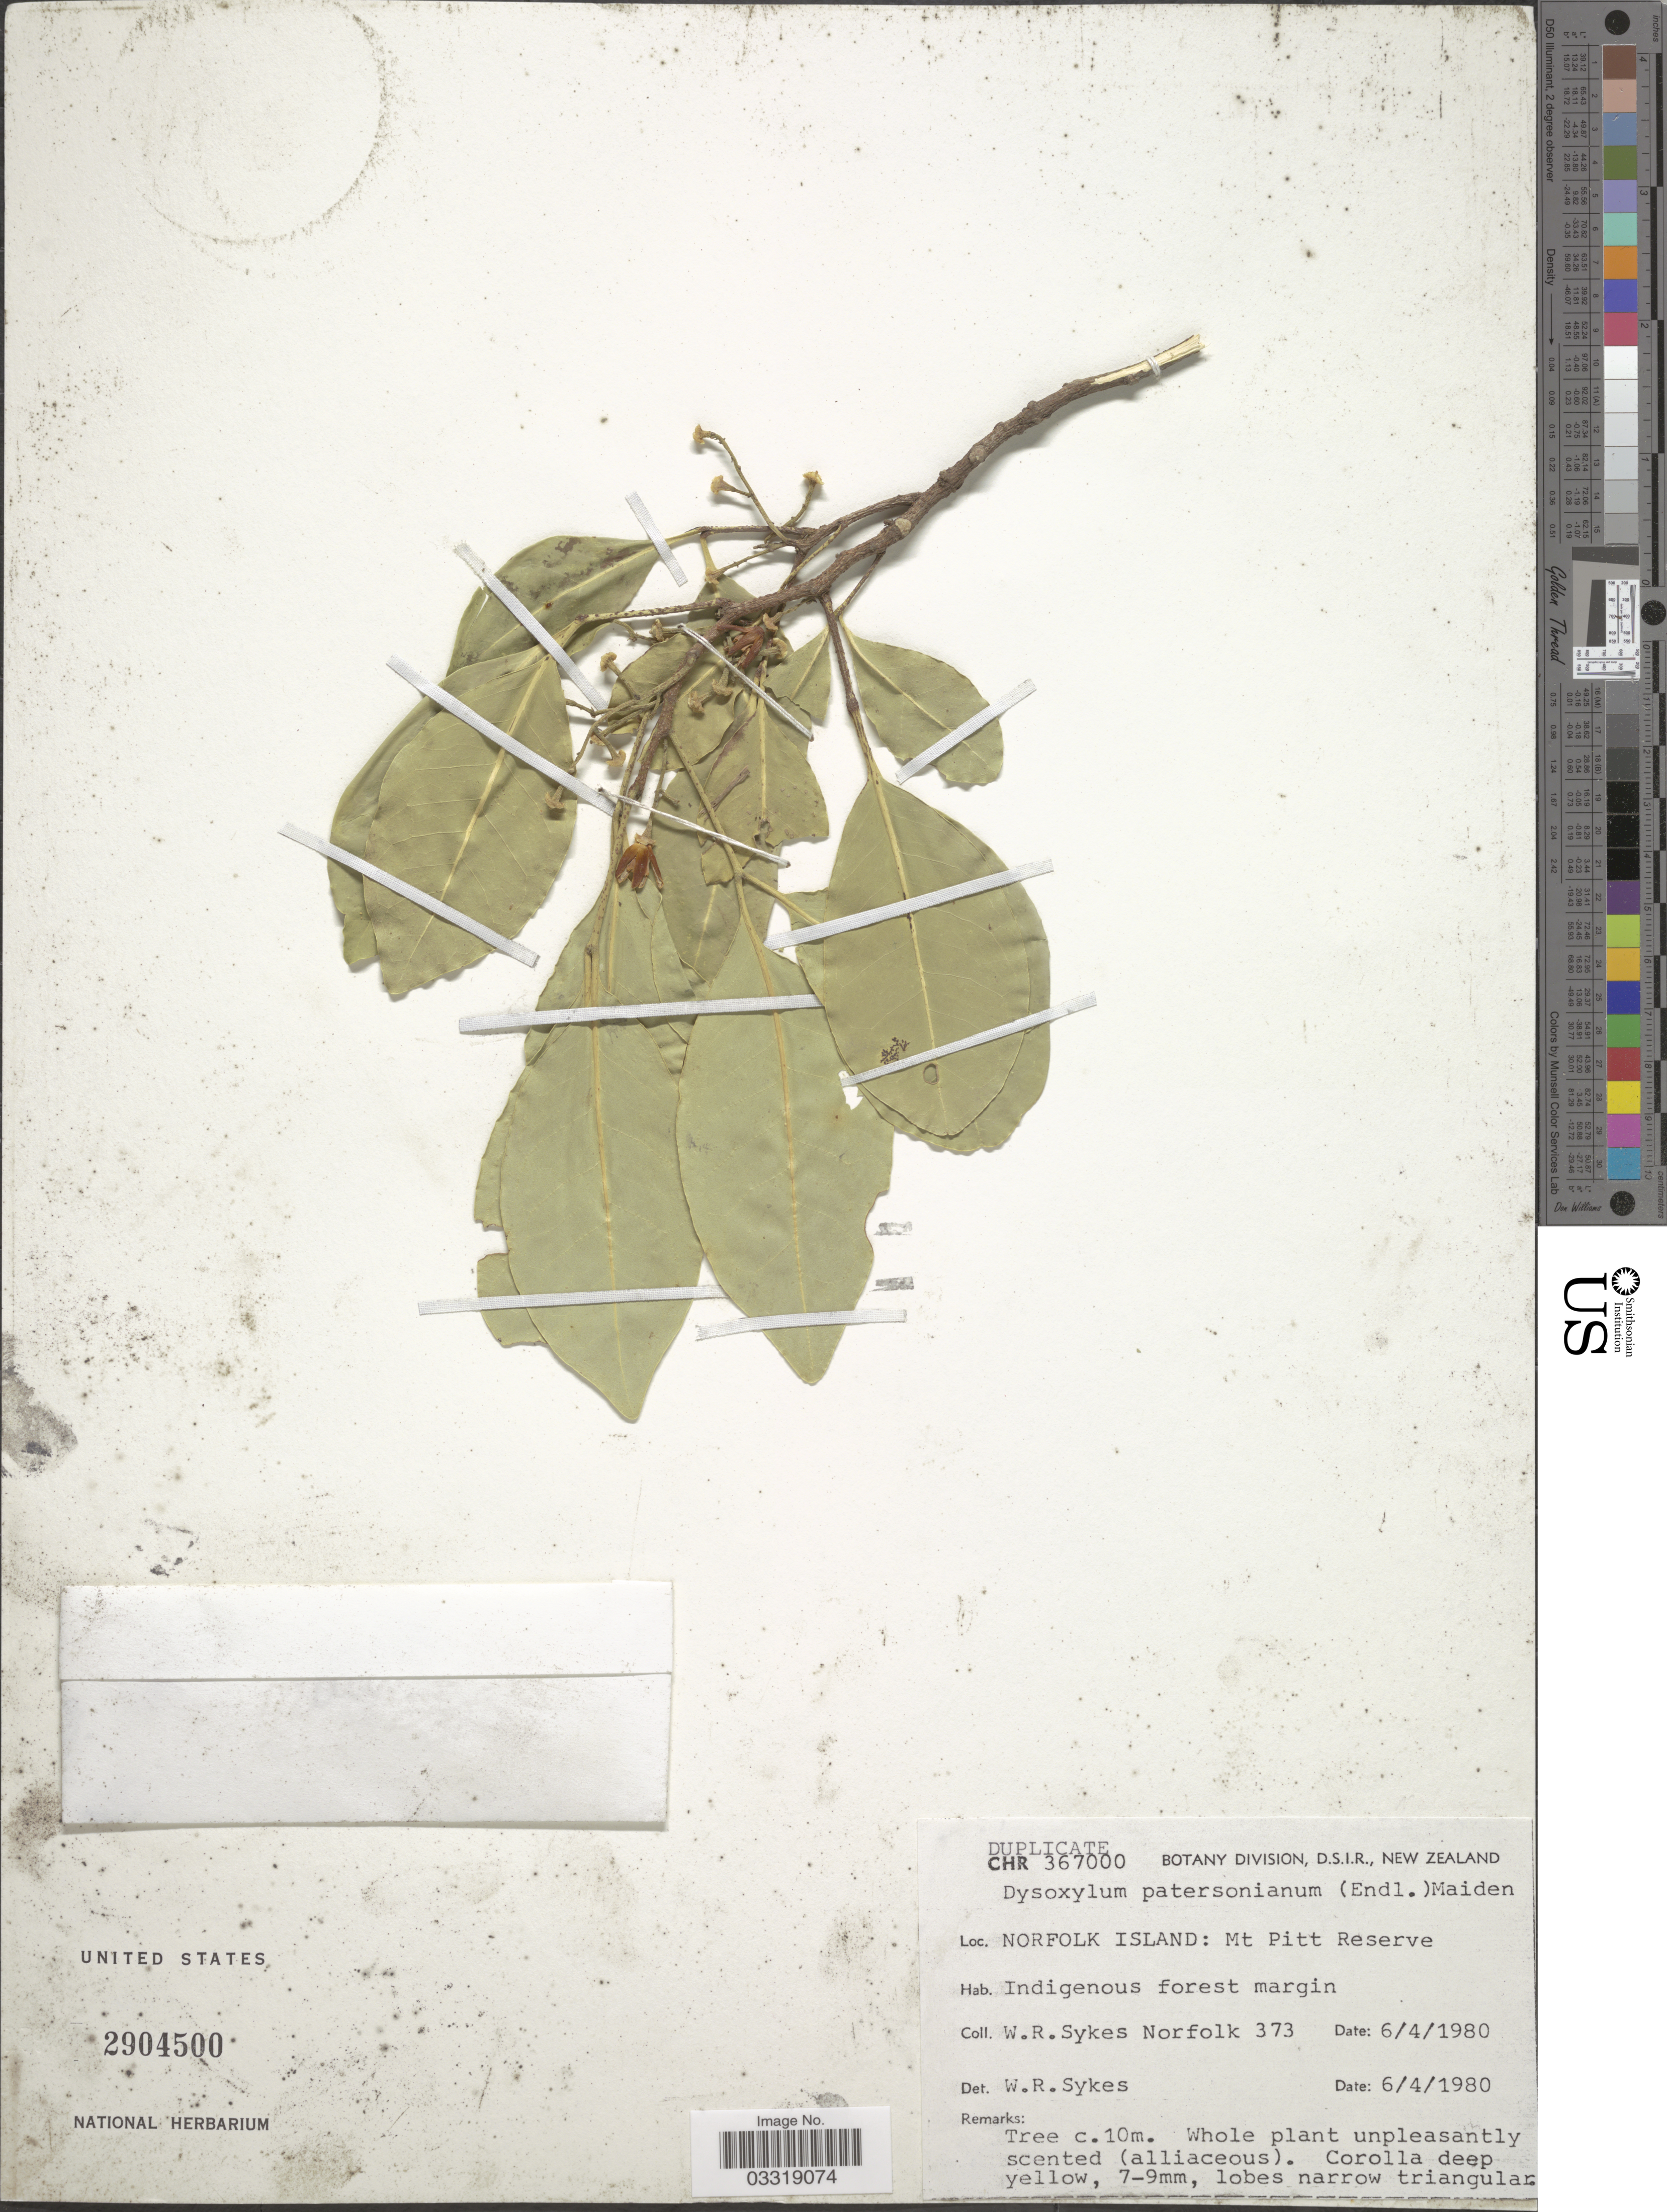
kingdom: Plantae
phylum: Tracheophyta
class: Magnoliopsida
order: Sapindales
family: Meliaceae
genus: Didymocheton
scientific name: Didymocheton bijugus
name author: (Labill.) Holzmeyer & Mabb.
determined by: Strong, Mark T., (BOT), Smithsonian Institution - National Museum of Natural History (UNITED STATES)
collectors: W. R. Sykes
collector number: Norfolk 373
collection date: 1980-04-06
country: Australia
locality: Norfolk Island: Mt Pitt Reserve.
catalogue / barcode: US 2904500